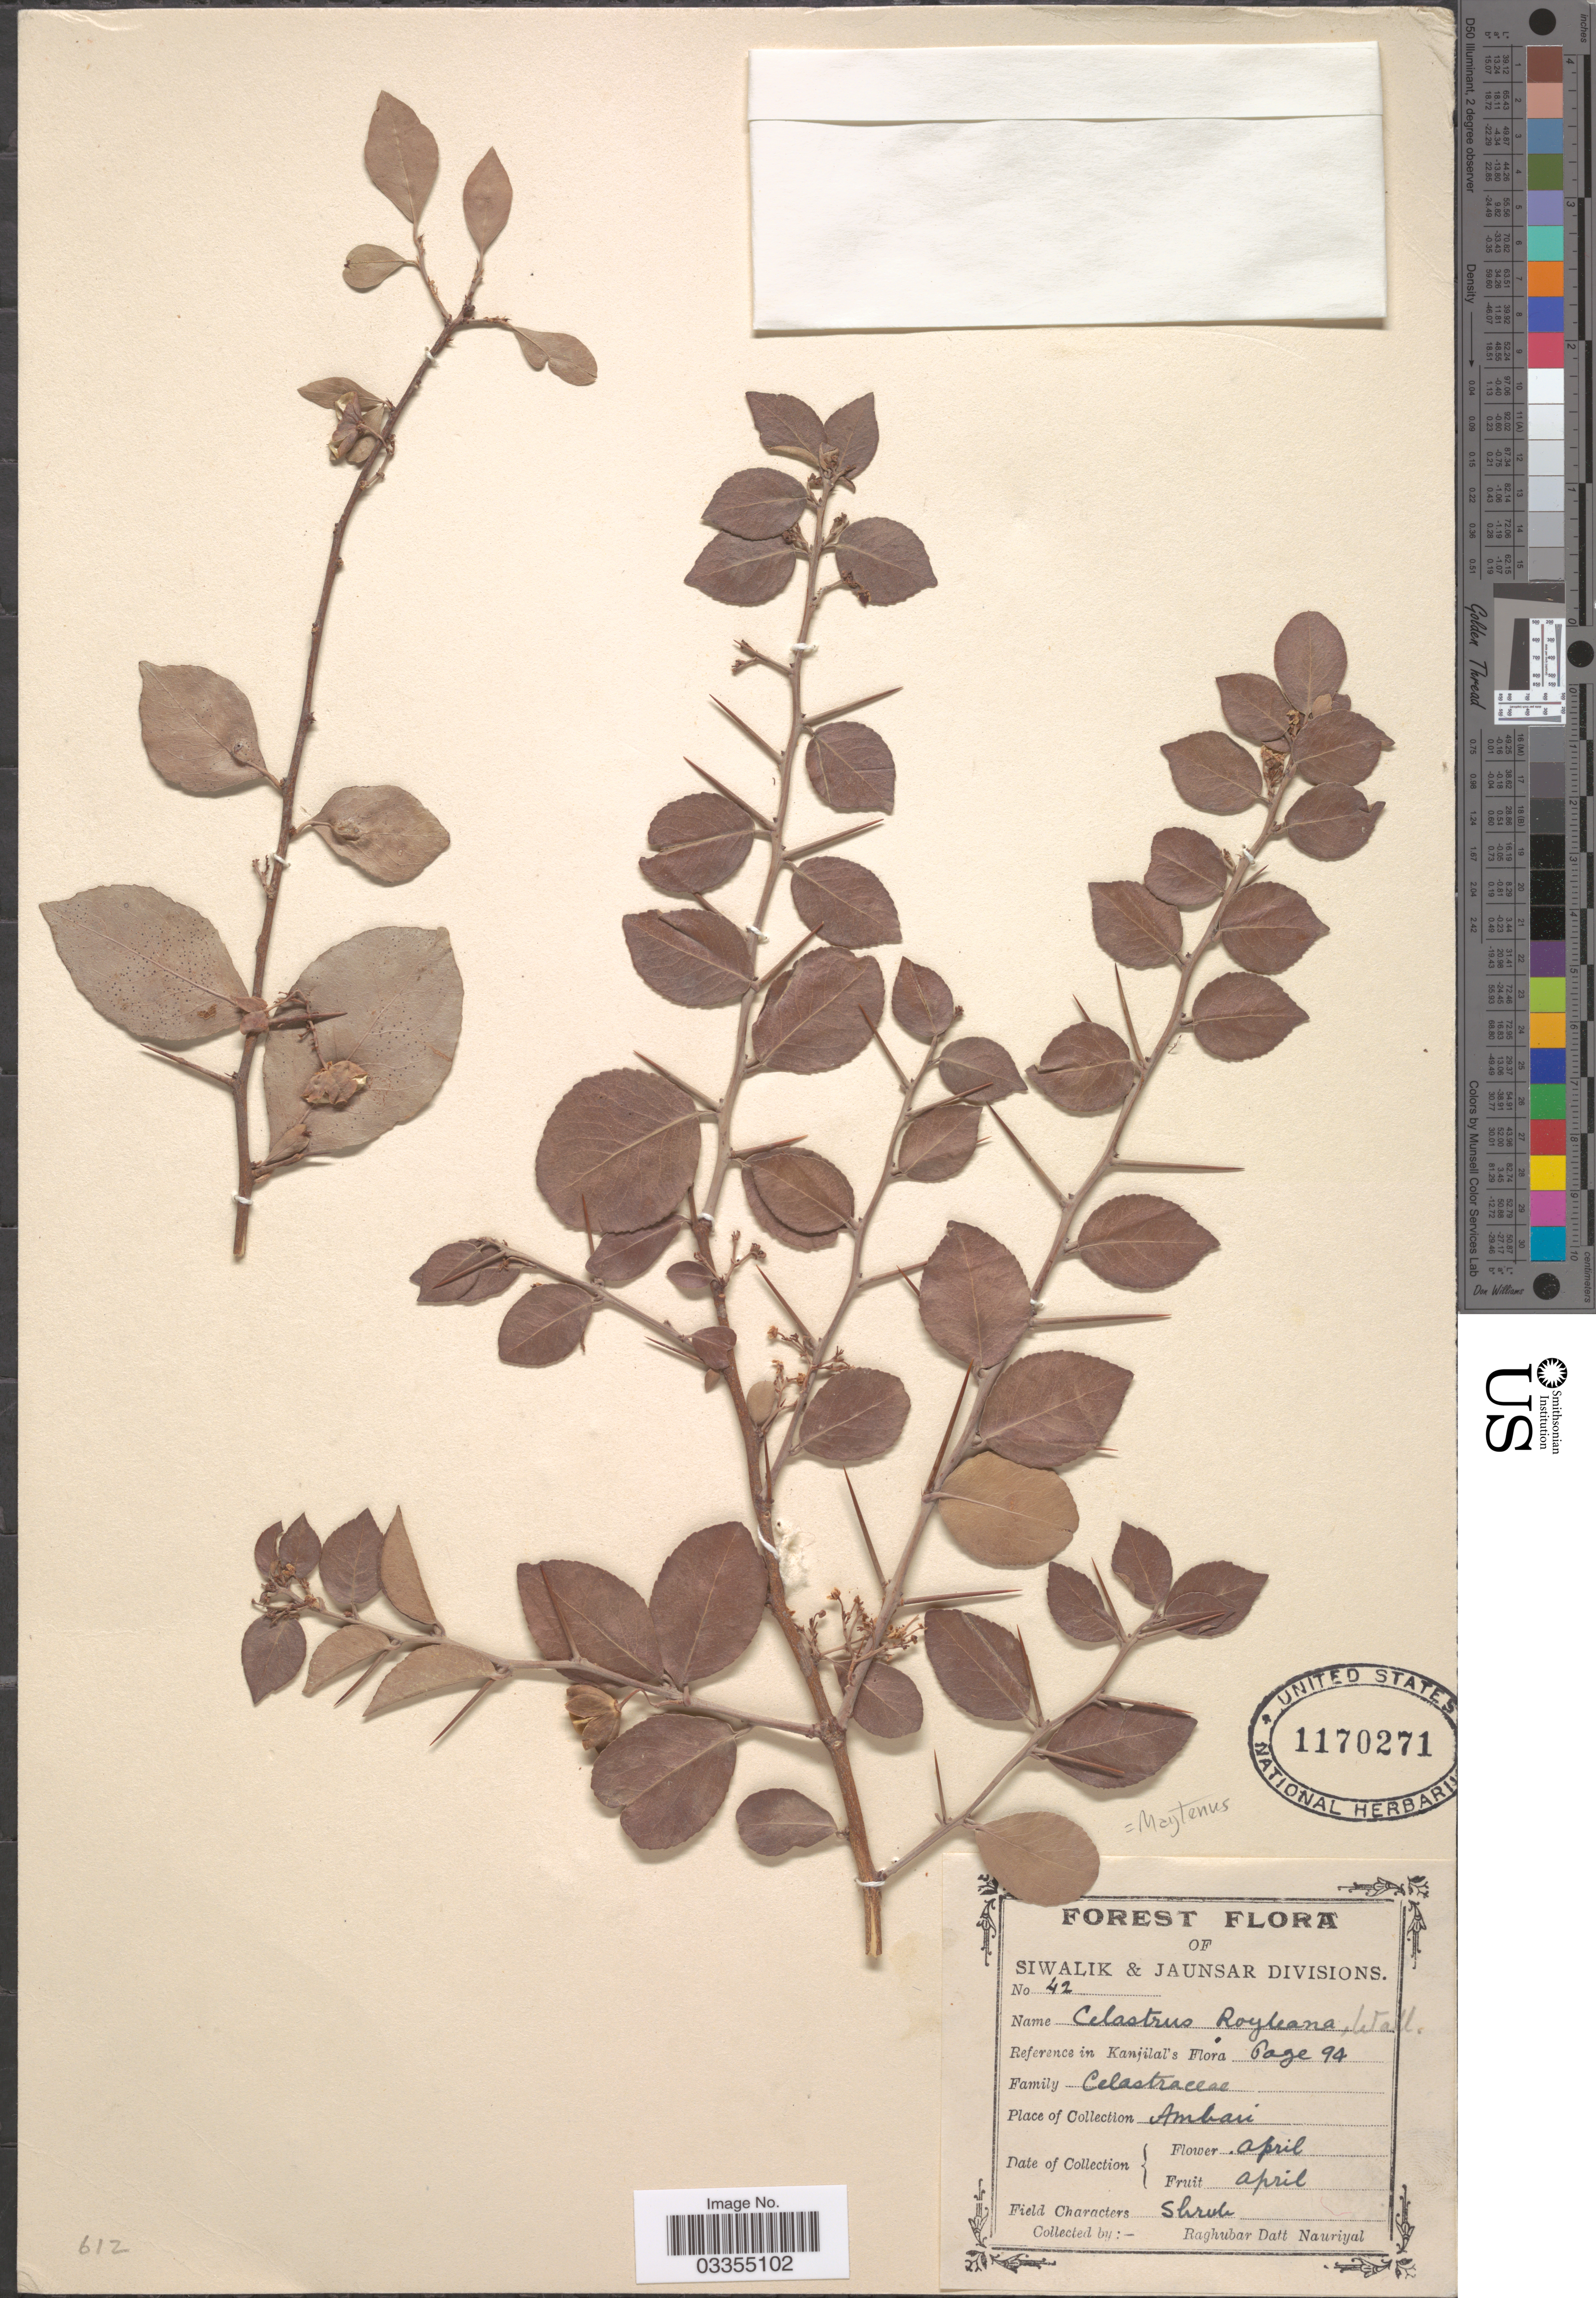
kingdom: Plantae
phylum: Tracheophyta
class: Magnoliopsida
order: Celastrales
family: Celastraceae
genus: Gymnosporia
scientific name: Gymnosporia royleana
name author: Wall. ex M.A. Lawson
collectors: R. D. Nauriyal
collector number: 42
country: India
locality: Siwalik & Jaunsar Divisions. Ambari.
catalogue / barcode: US 1170271